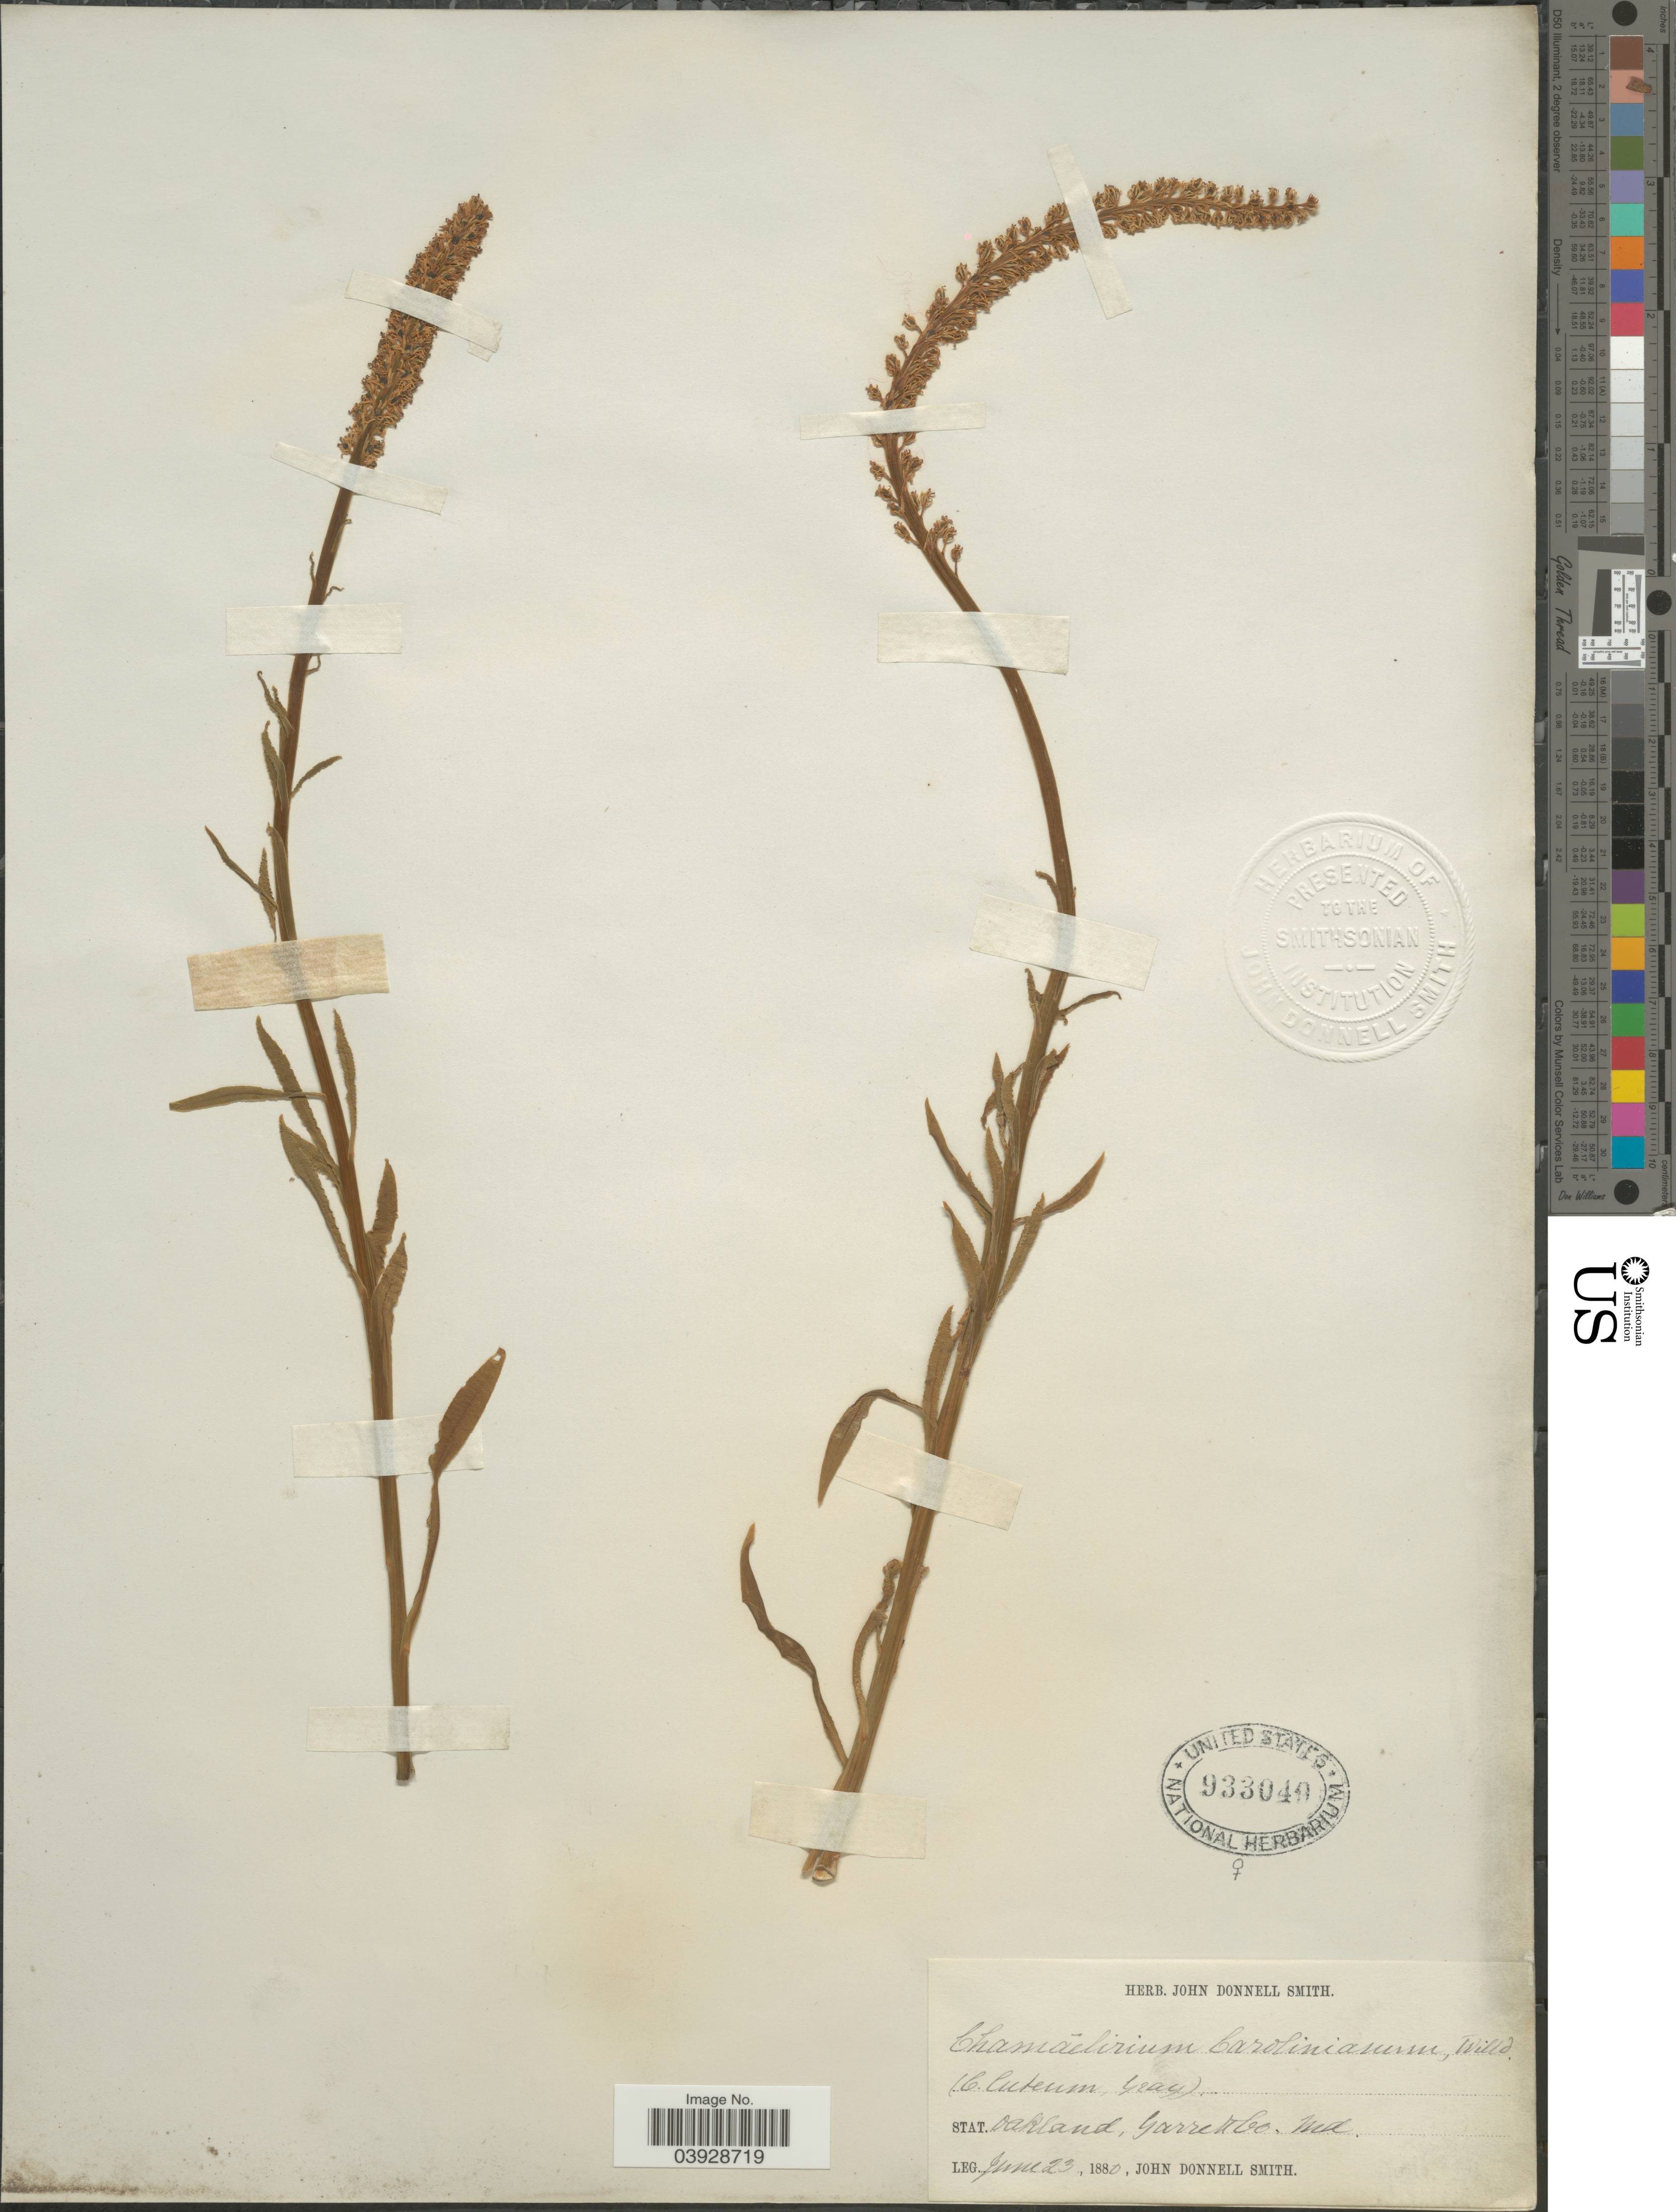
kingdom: Plantae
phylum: Tracheophyta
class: Liliopsida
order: Liliales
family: Melanthiaceae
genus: Chamaelirium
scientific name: Chamaelirium luteum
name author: (L.) A. Gray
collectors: J. Donnell Smith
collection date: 1880-06-23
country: United States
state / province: Maryland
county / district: Garrett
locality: Oakland.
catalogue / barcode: US 933049